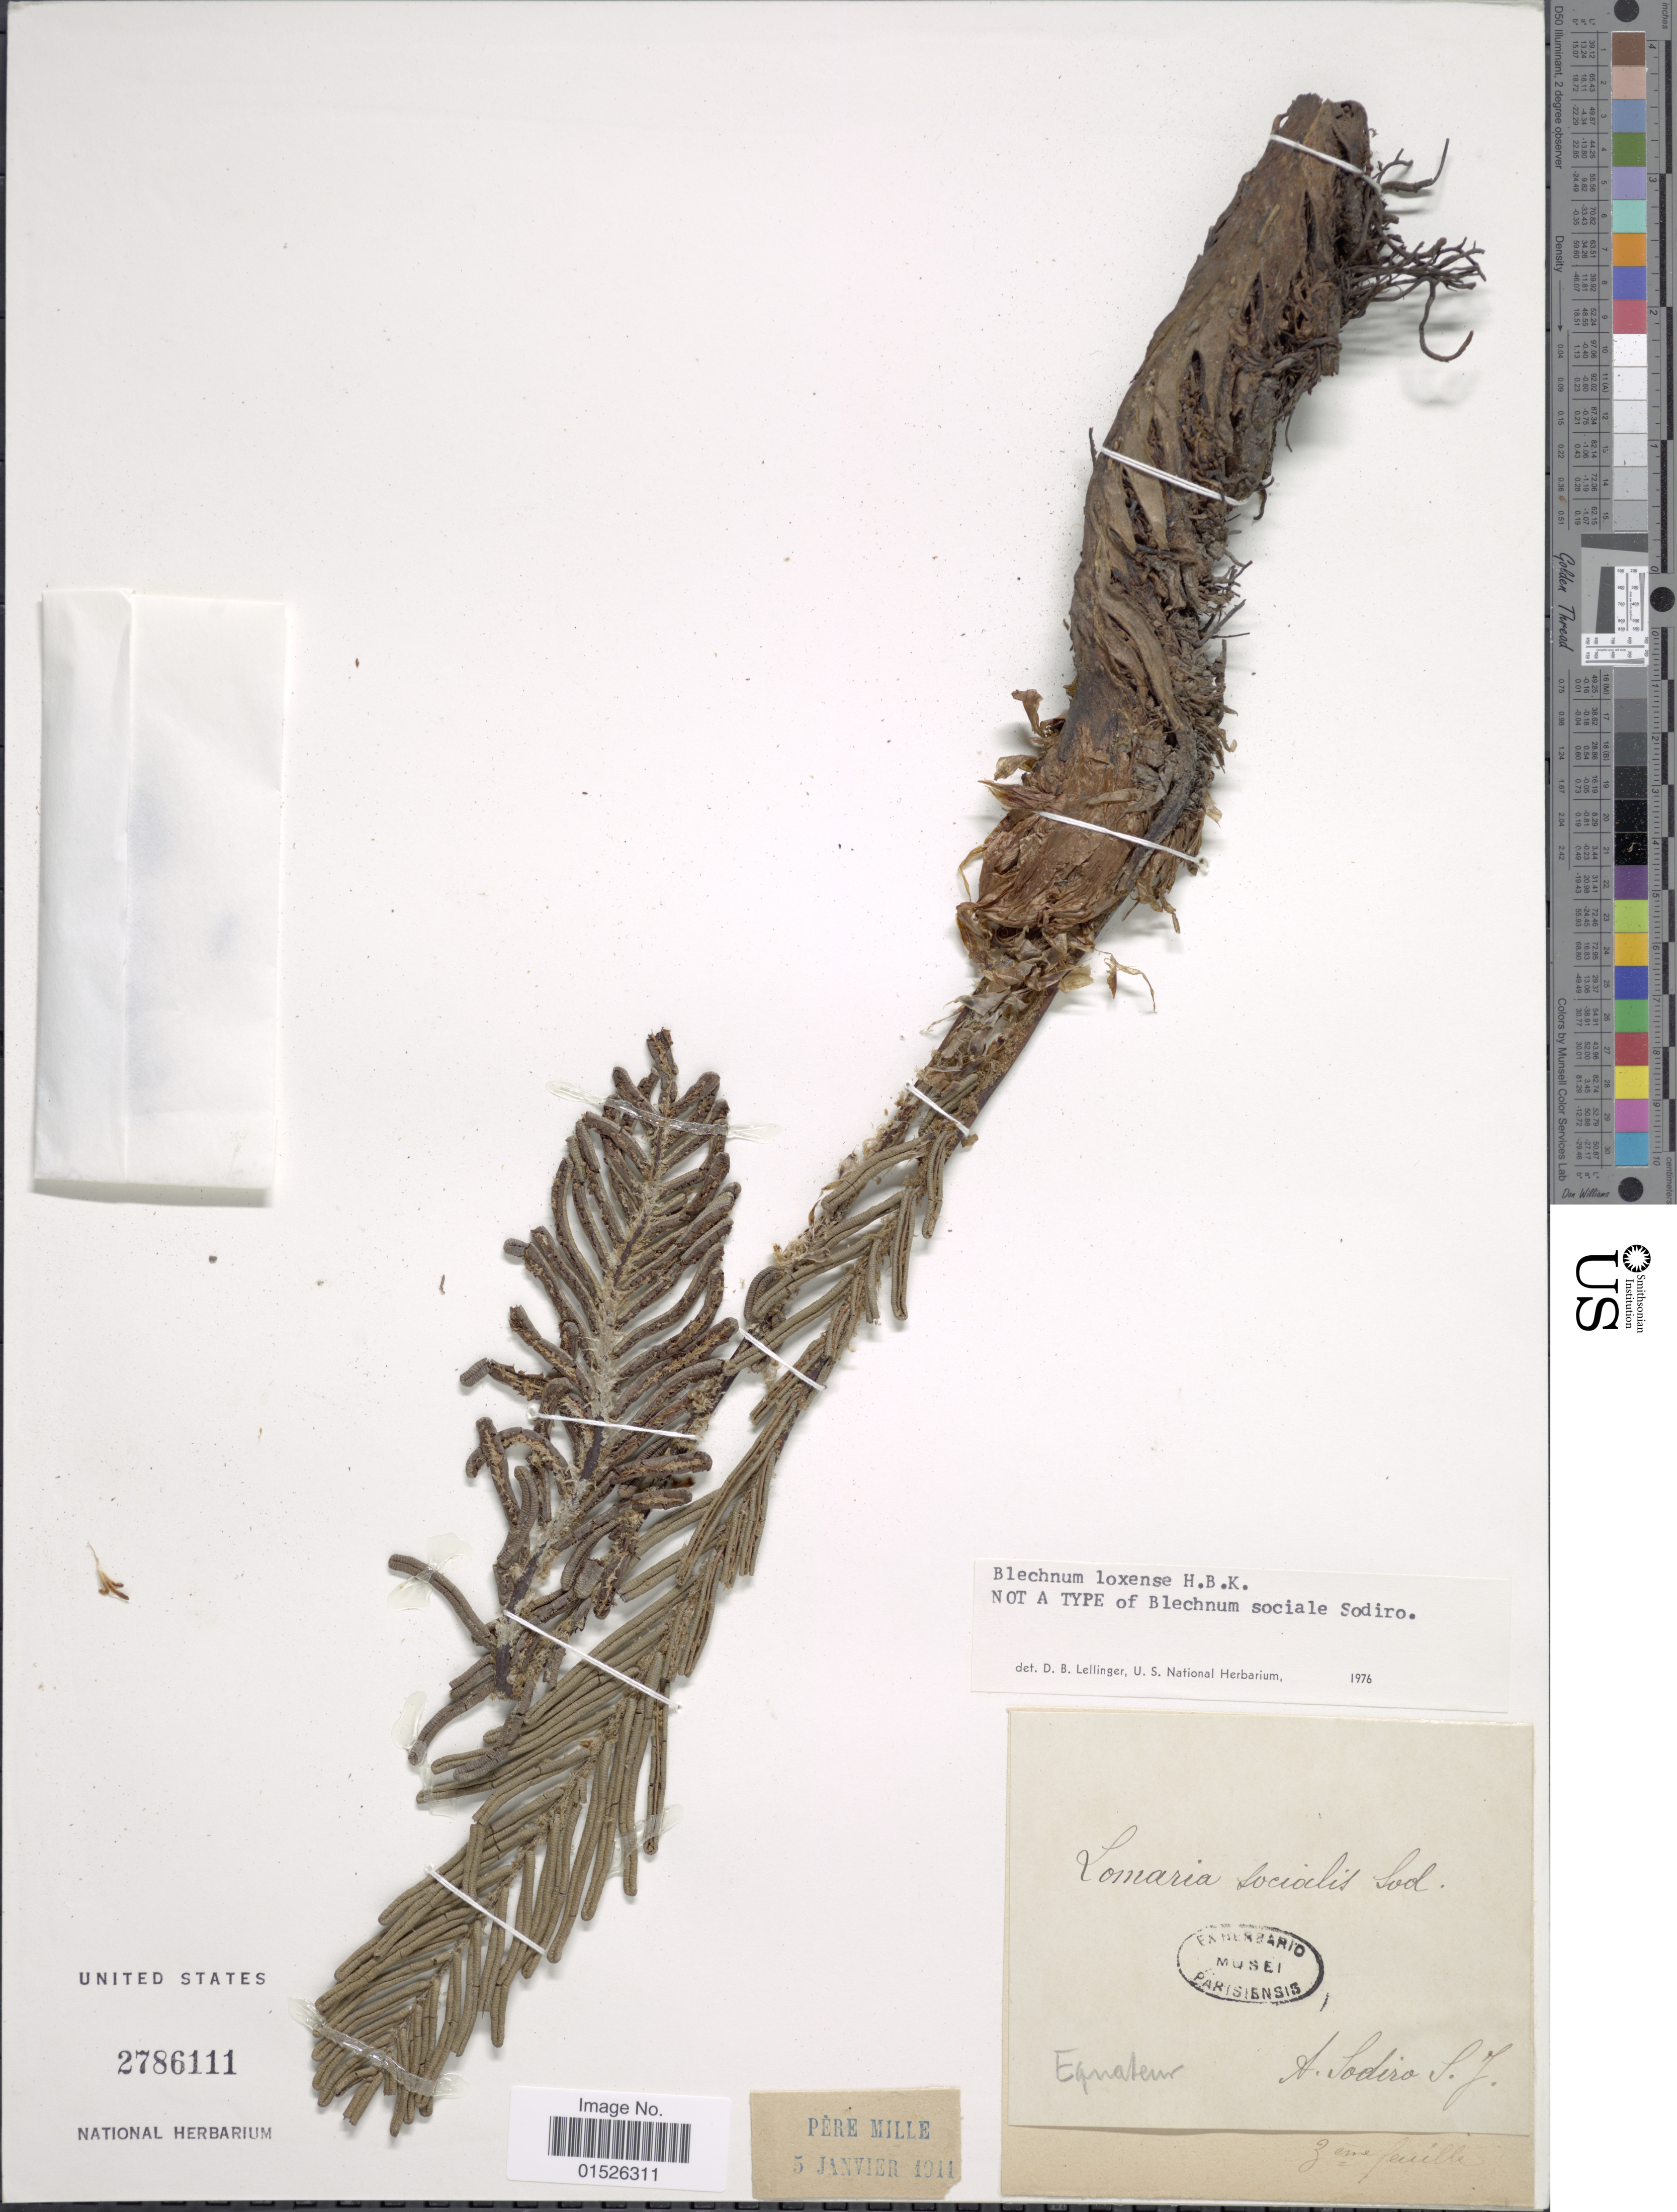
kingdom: Plantae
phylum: Tracheophyta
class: Polypodiopsida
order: Polypodiales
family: Blechnaceae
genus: Blechnum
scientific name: Blechnum loxense var. loxense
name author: (Kunth) Hook. ex Salomon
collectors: A. Sodiro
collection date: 1911-01-05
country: Ecuador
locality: Equateur.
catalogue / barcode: US 2786111